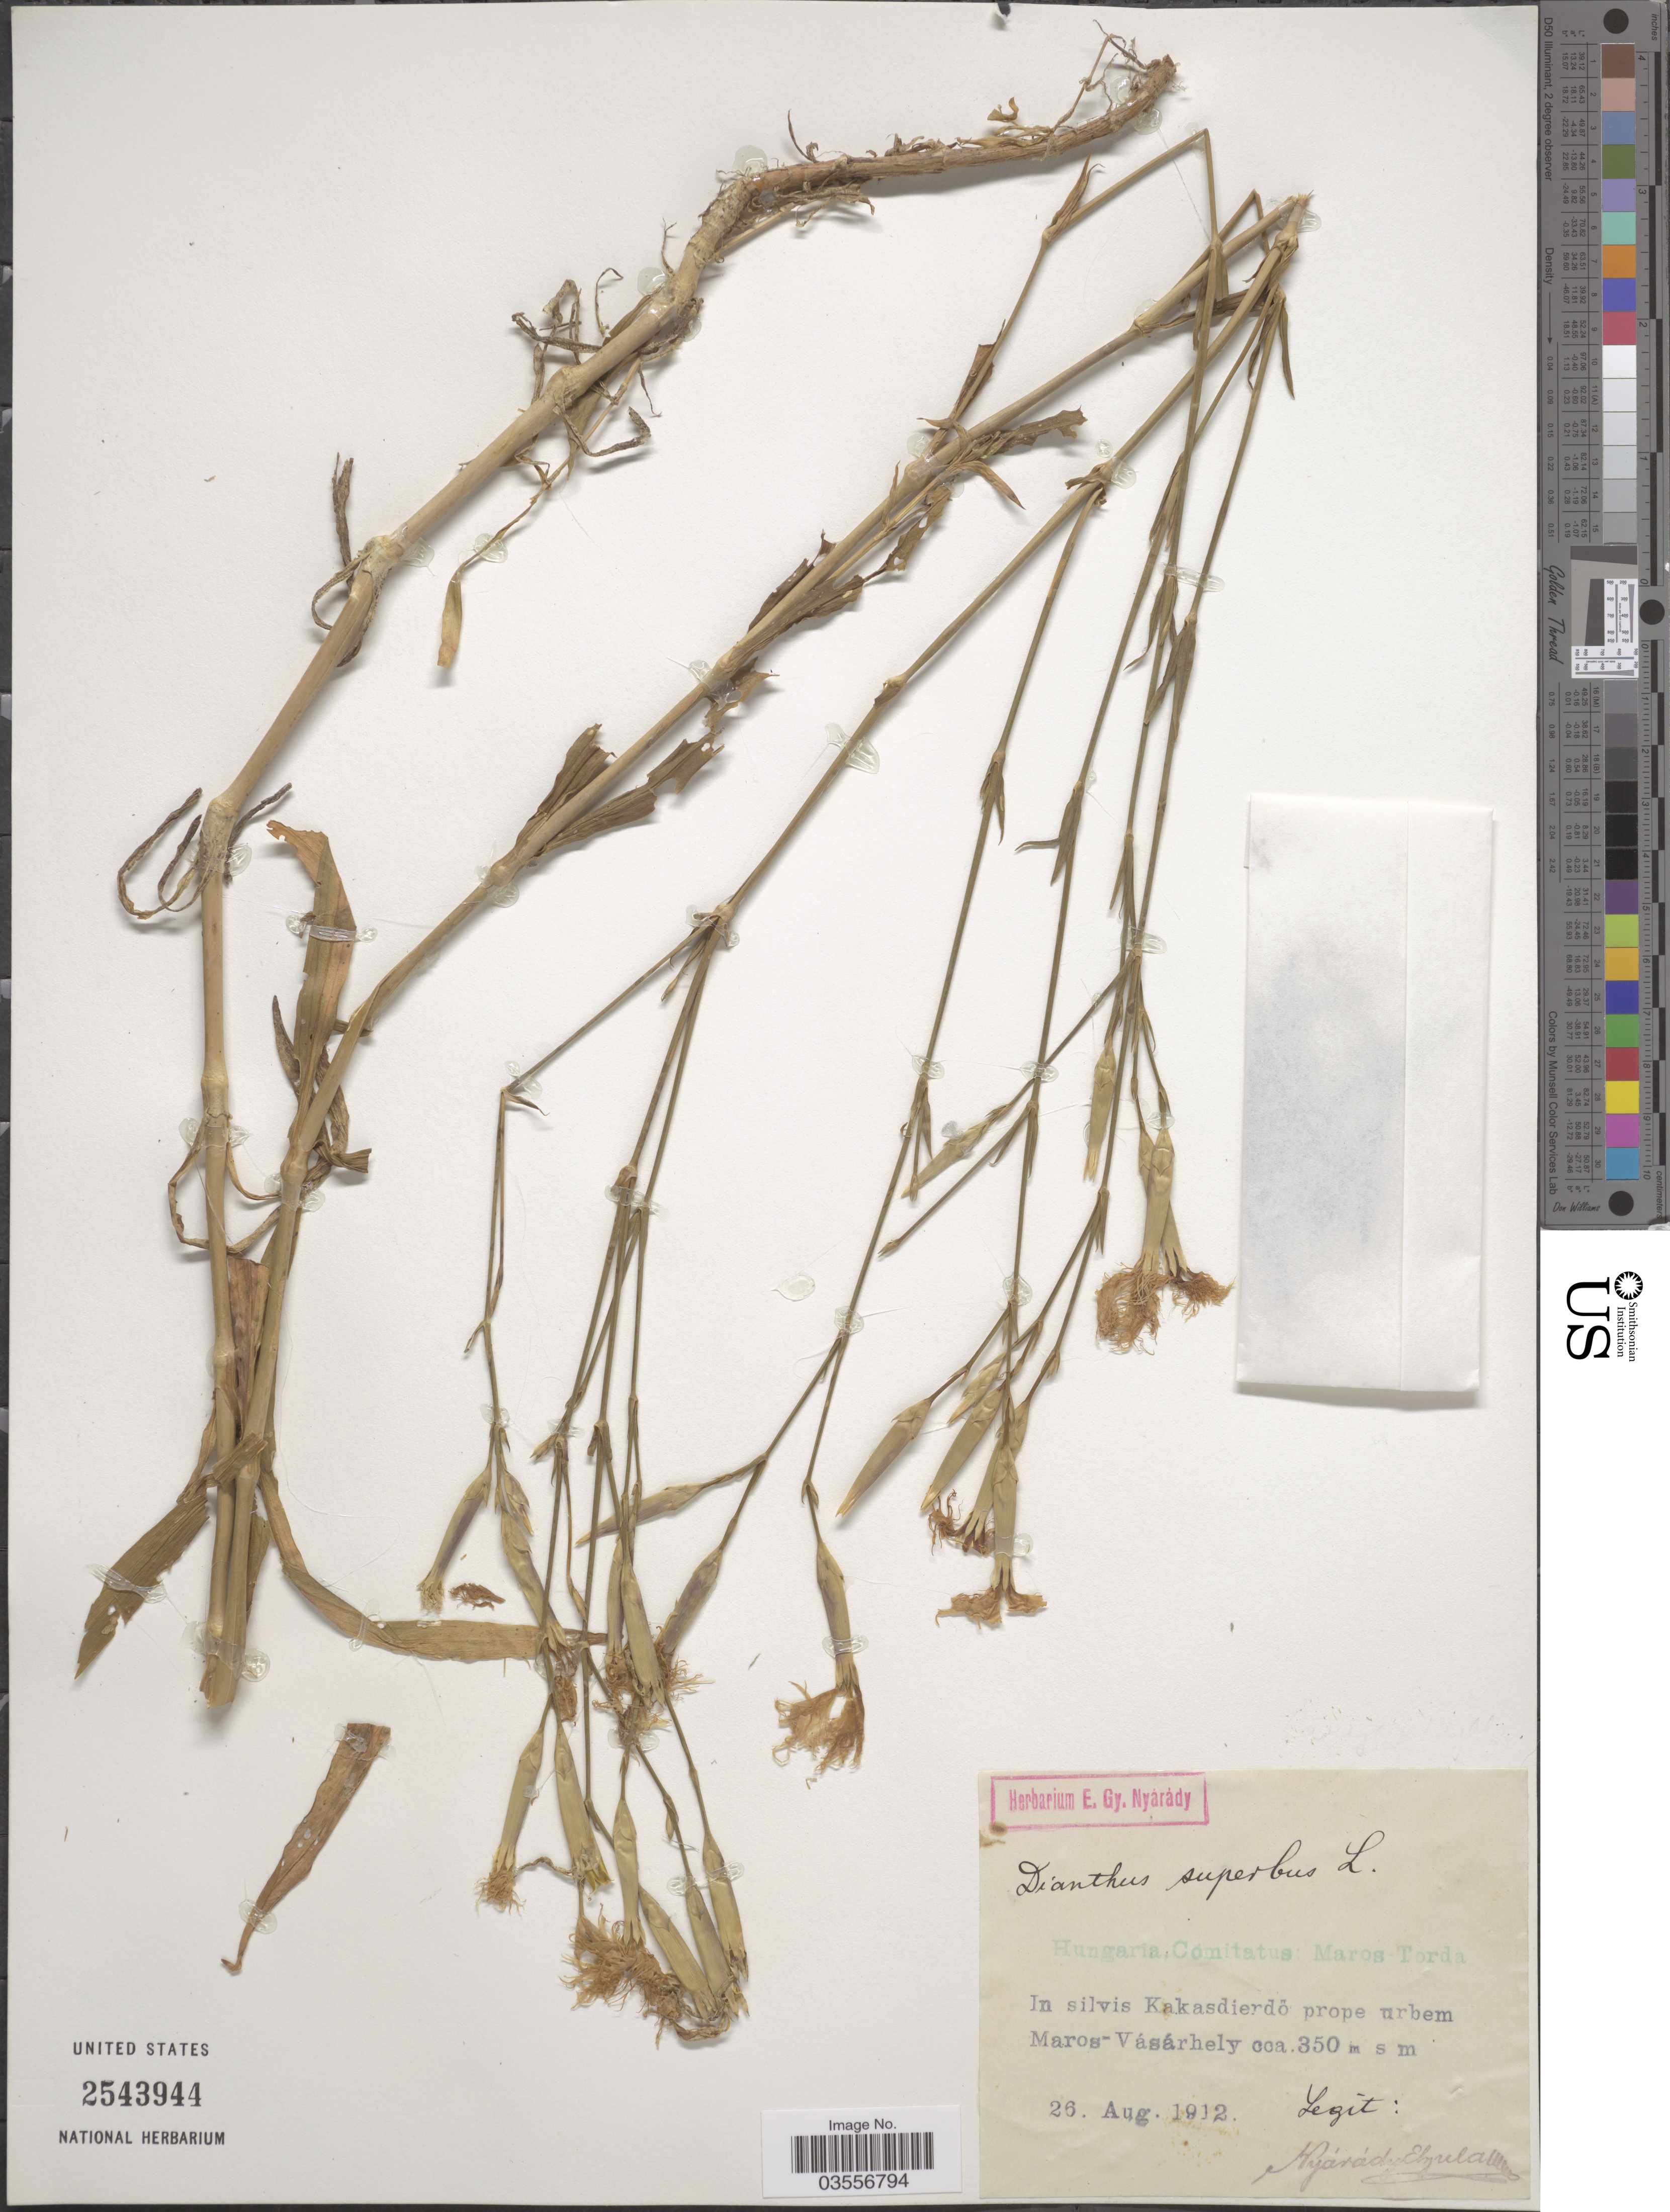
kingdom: Plantae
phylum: Tracheophyta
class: Magnoliopsida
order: Caryophyllales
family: Caryophyllaceae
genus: Dianthus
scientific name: Dianthus superbus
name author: L.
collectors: E. Hyarady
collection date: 1912-08-26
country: Hungary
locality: Comitatus: Maros-Torda. In silvis Kakasdierdö prope urbem Maros-Vásárhely.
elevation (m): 350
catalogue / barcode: US 2543944